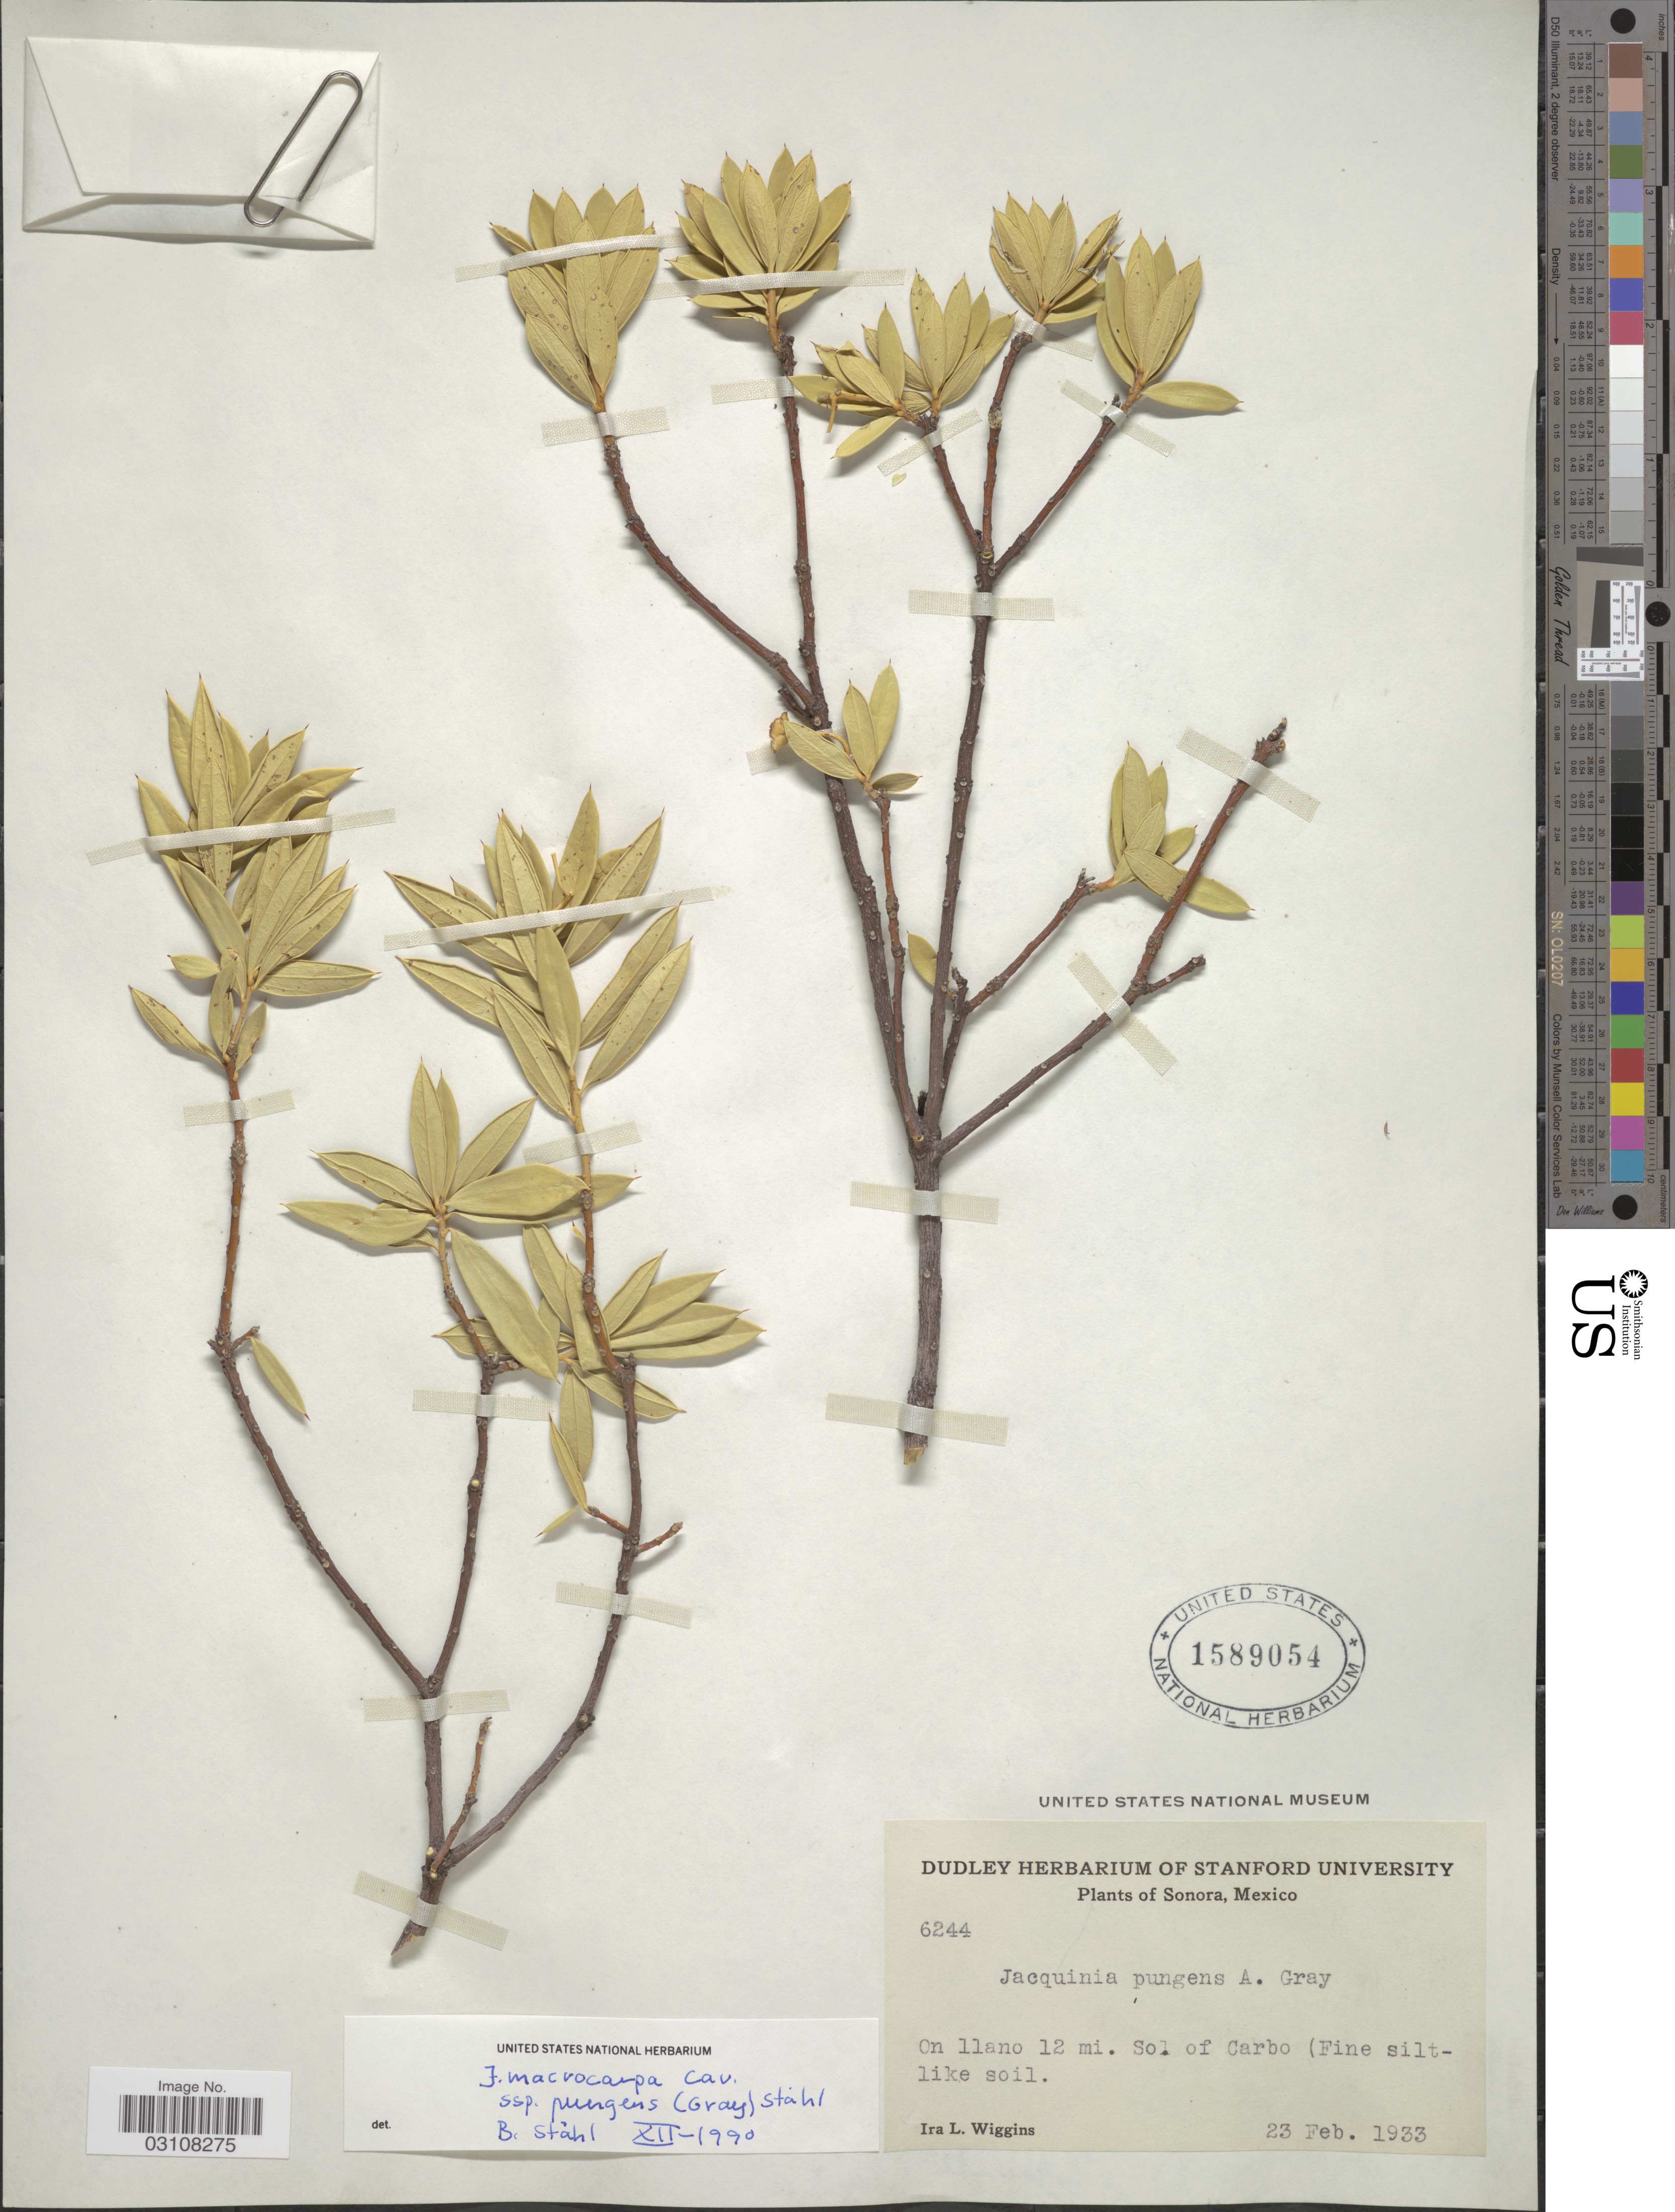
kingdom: Plantae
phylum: Tracheophyta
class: Magnoliopsida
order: Ericales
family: Primulaceae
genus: Jacquinia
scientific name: Jacquinia macrocarpa subsp. pungens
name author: Cav.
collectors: I. L. Wiggins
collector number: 6244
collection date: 1933-02-23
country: Mexico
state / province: Sonora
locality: On llano 12 mi. Sol of Carbo.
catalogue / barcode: US 1589054